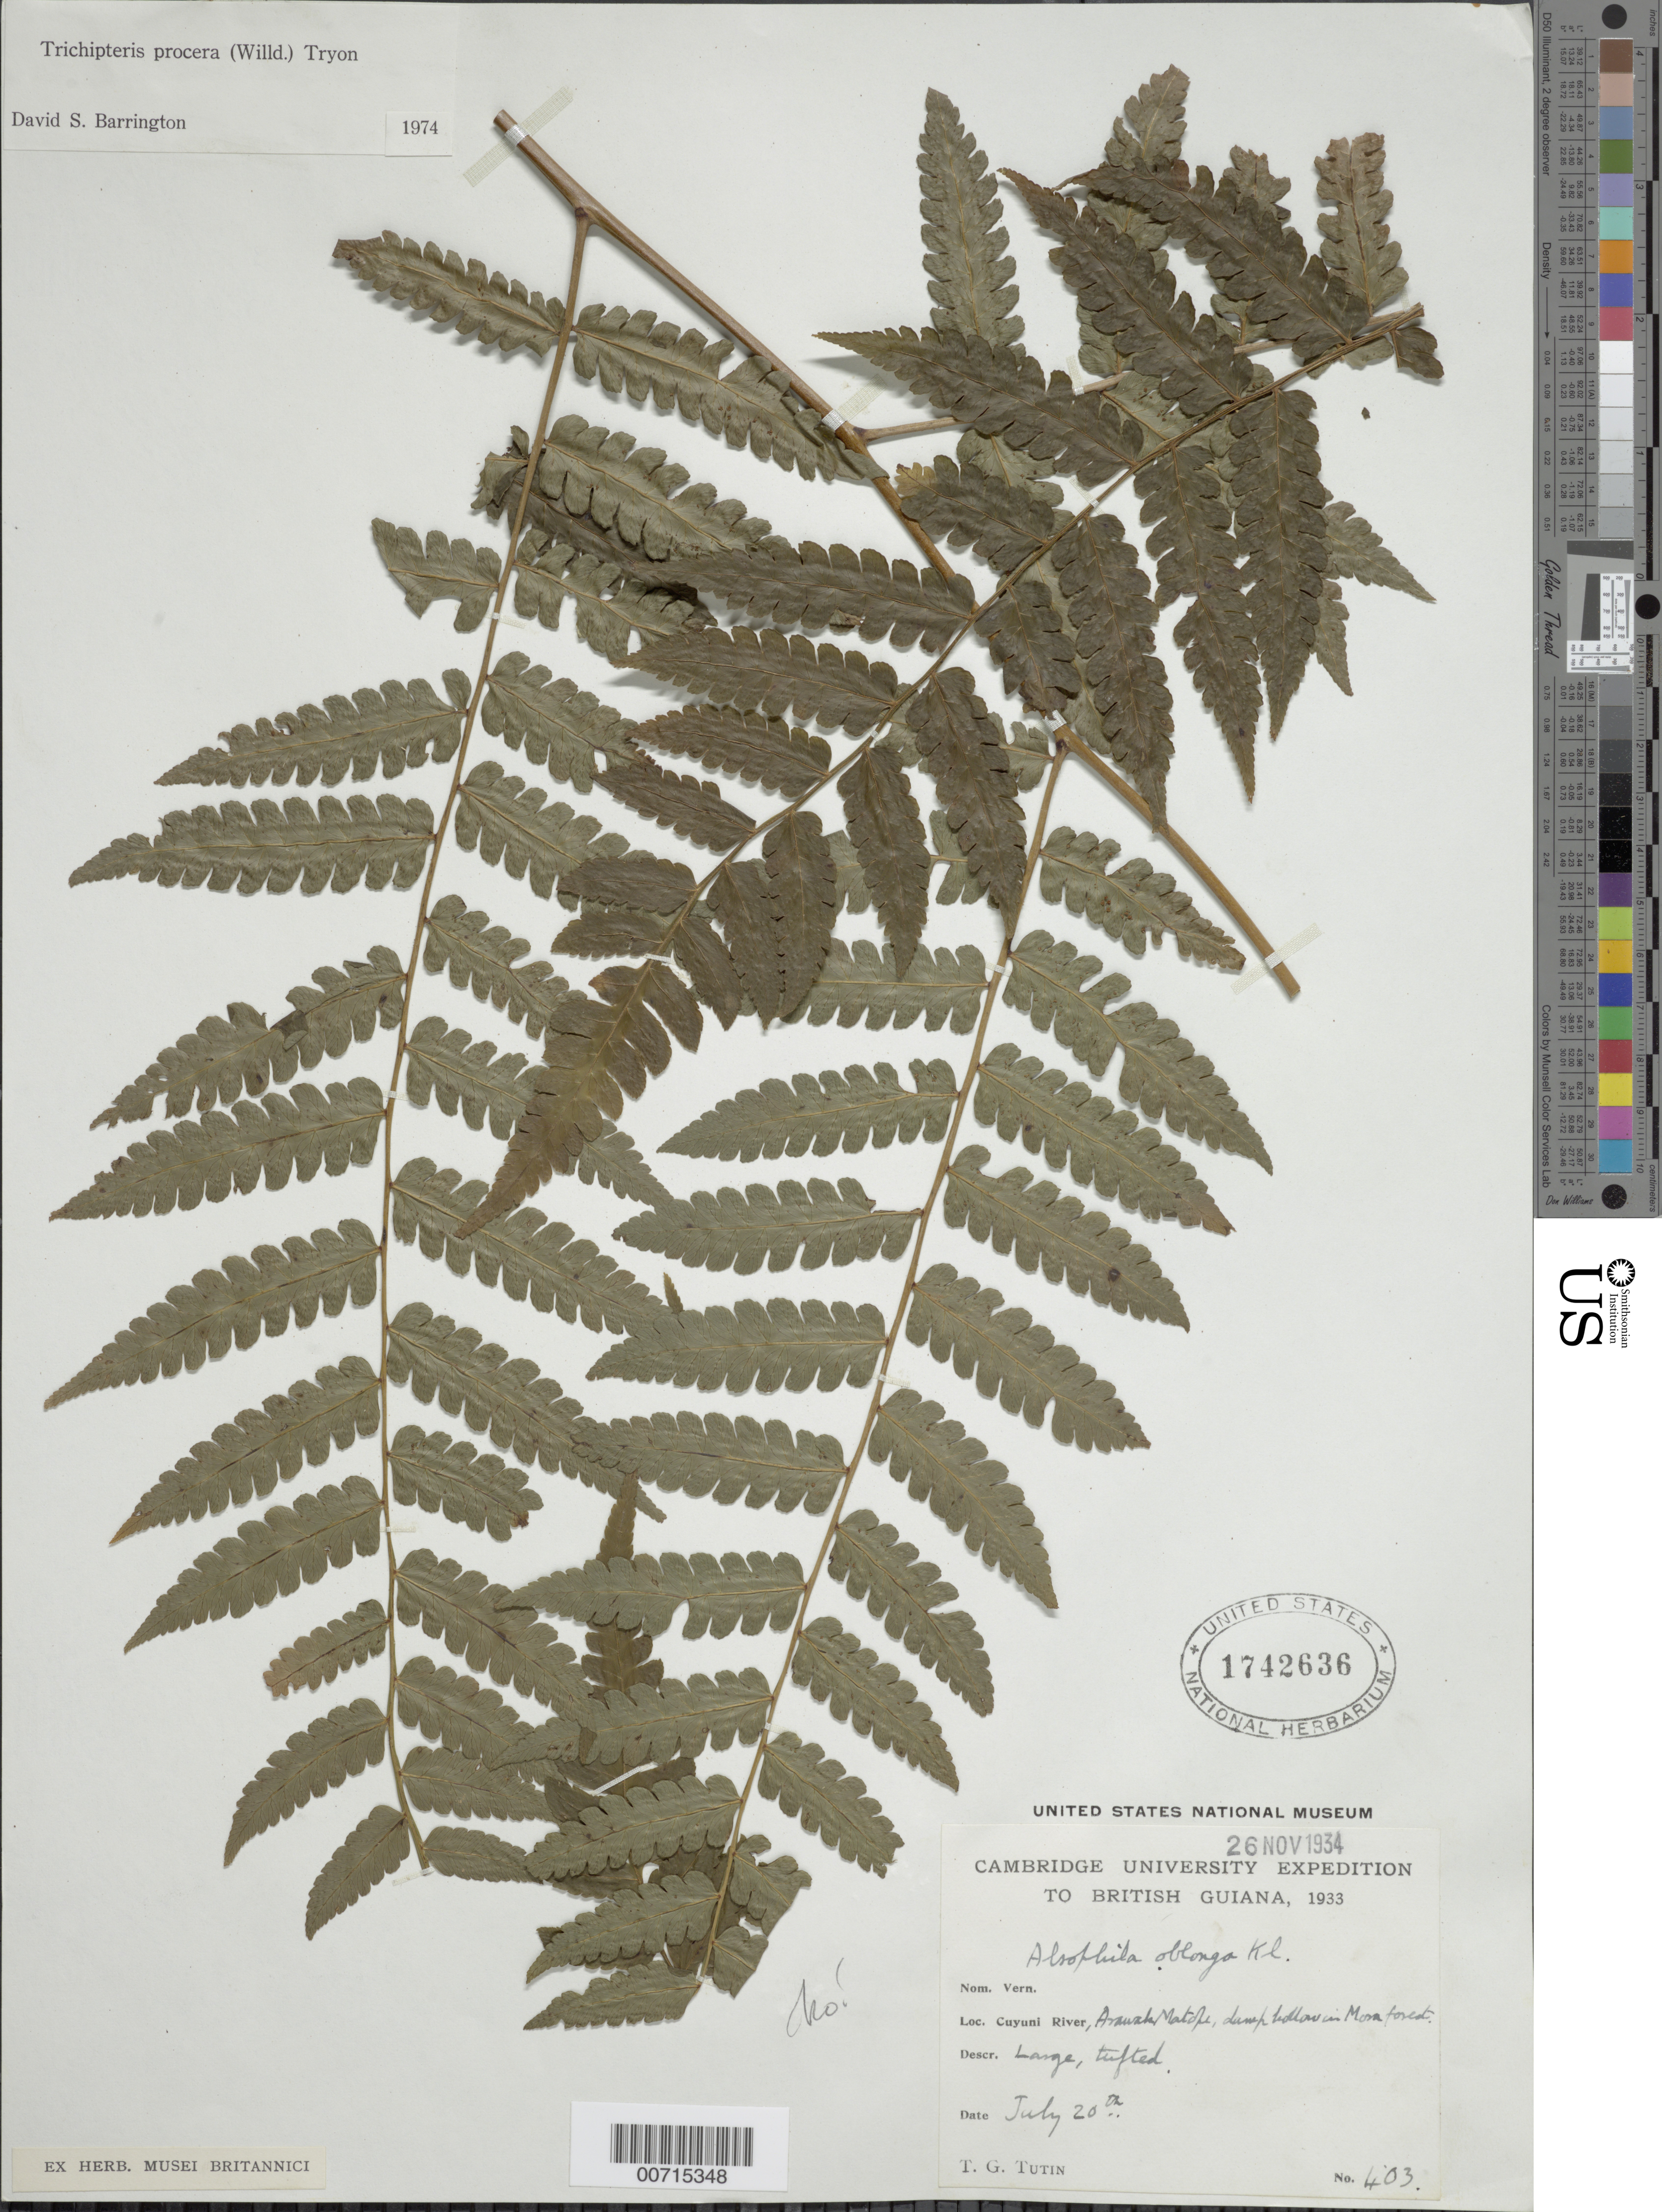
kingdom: Plantae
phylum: Tracheophyta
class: Polypodiopsida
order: Cyatheales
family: Cyatheaceae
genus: Cyathea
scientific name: Cyathea pungens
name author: (Willd.) Domin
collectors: T. G. Tutin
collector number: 403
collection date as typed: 20-Jul-33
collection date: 1933-07-20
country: Guyana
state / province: Cuyuni-Mazaruni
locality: Arawak Matope, Cuyuni R.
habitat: Damp hollow, Mora forest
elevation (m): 91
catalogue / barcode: US 1742636